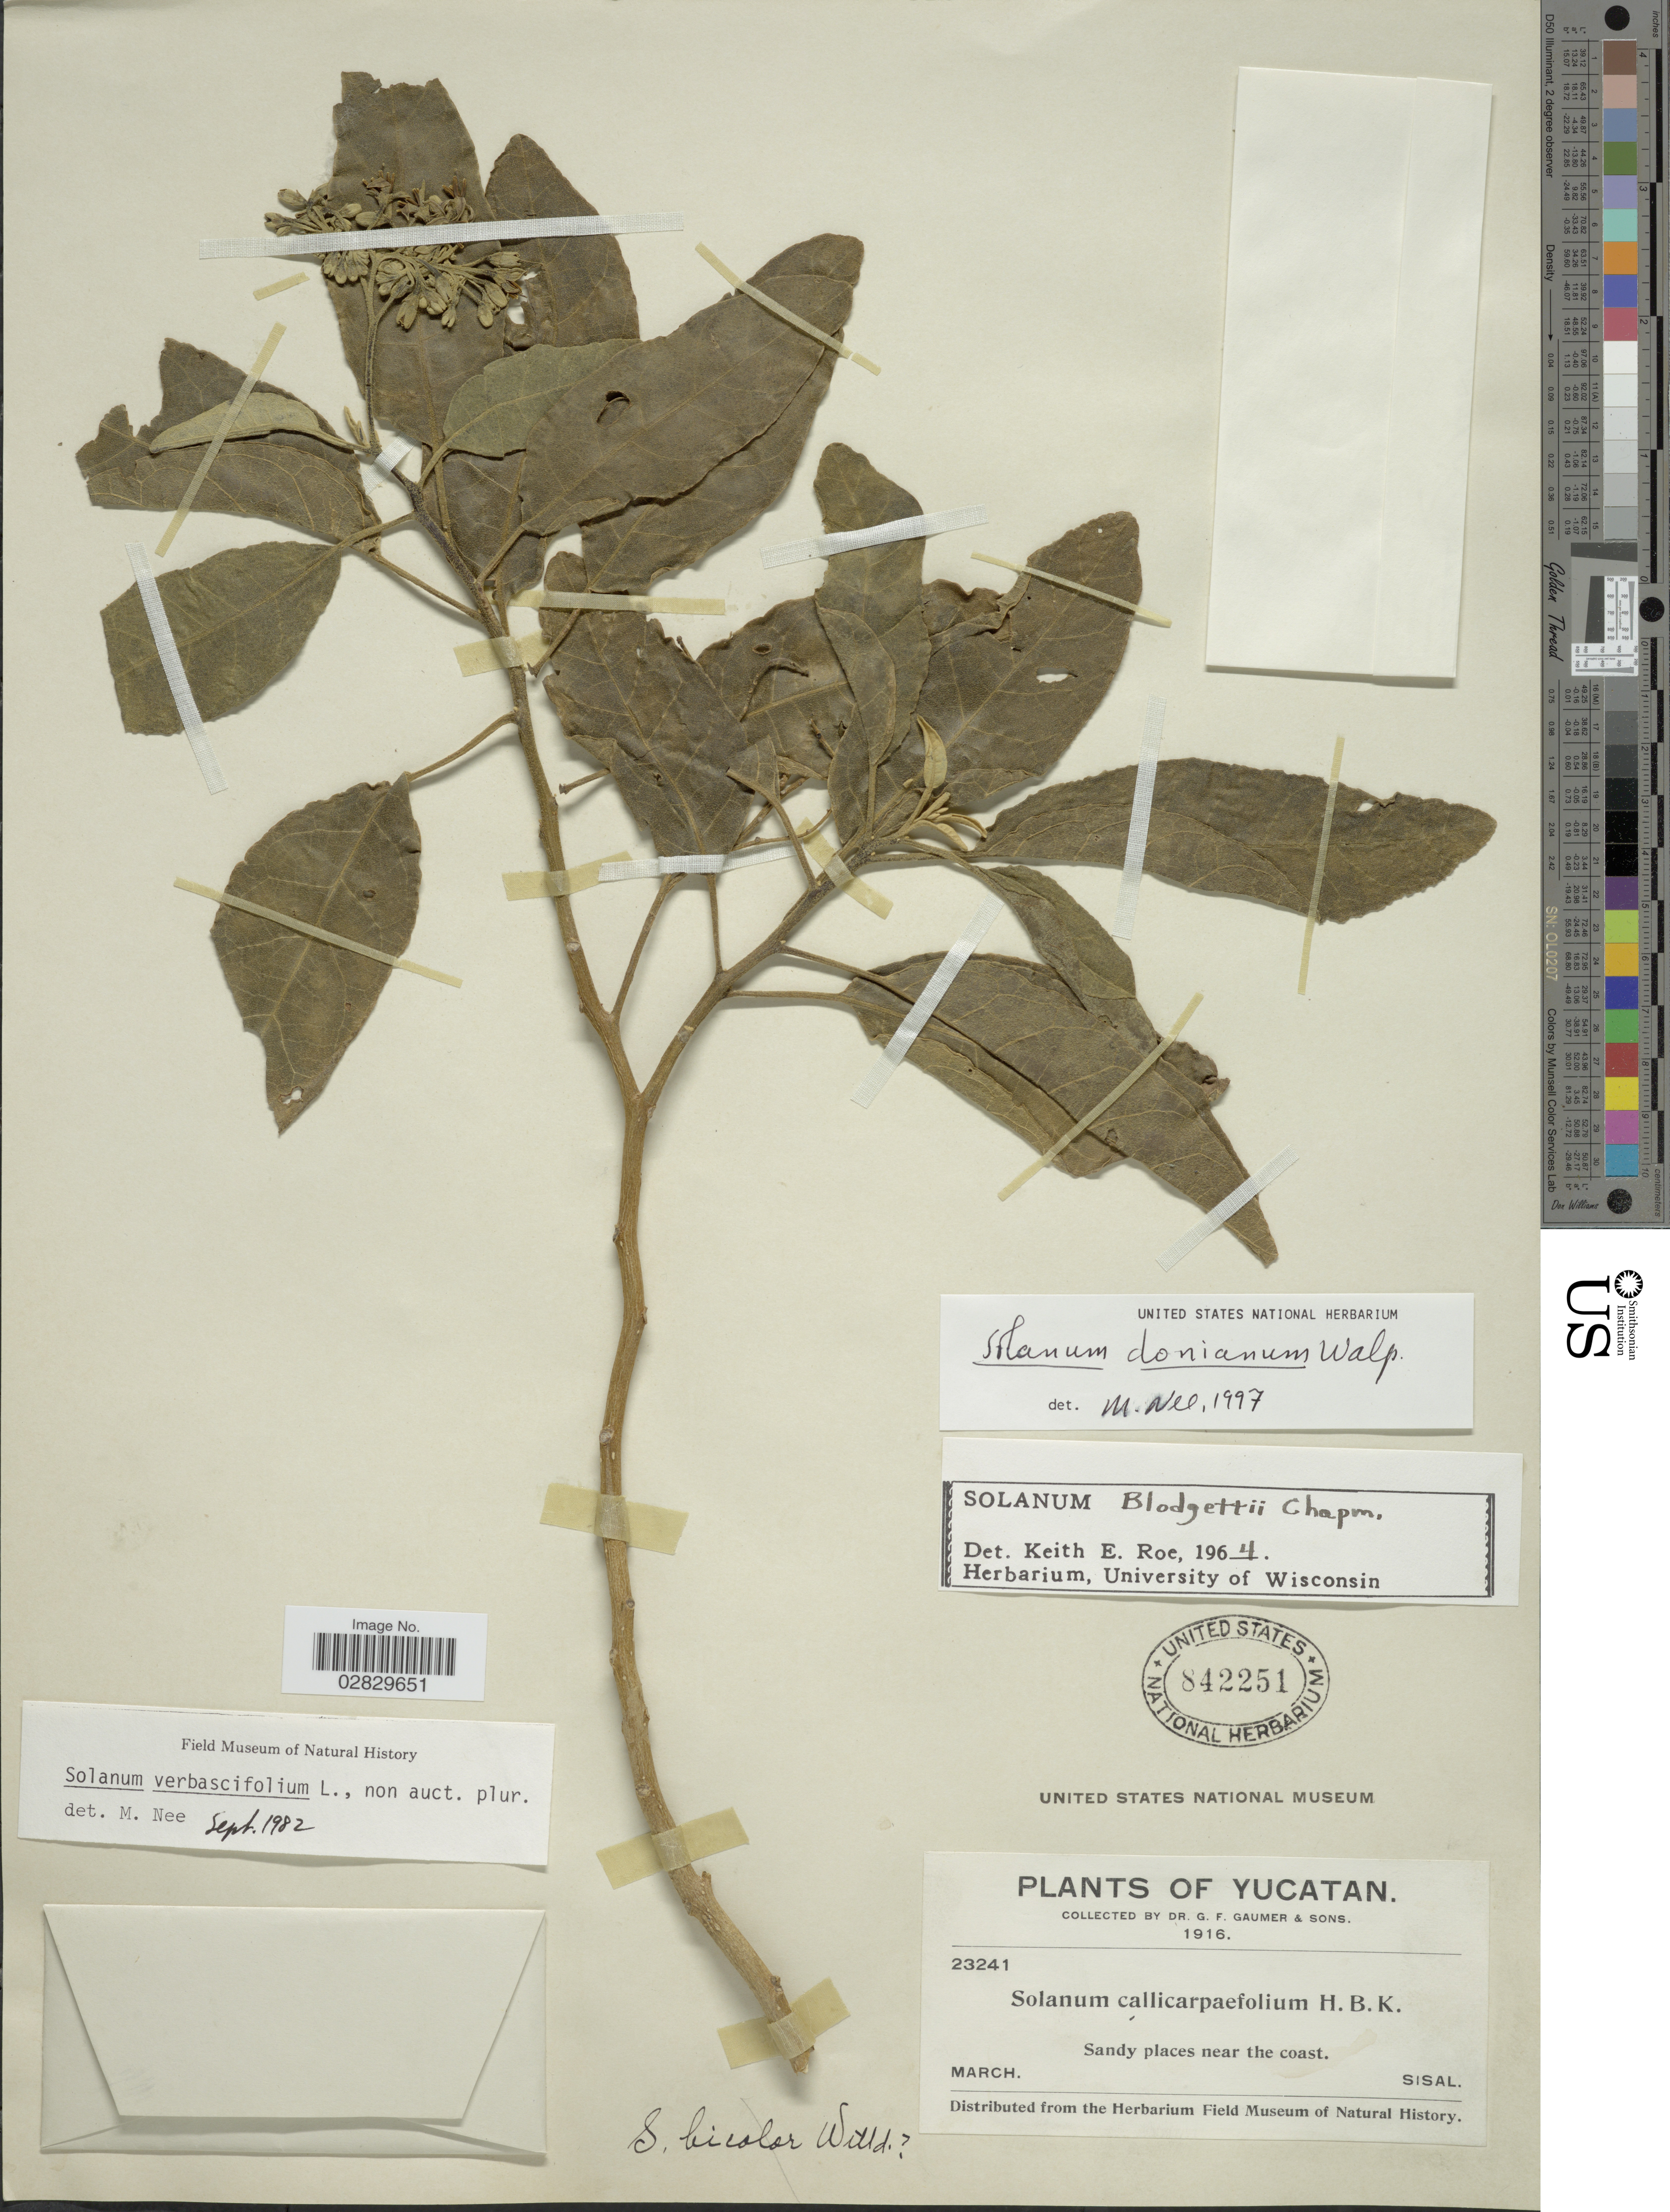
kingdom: Plantae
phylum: Tracheophyta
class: Magnoliopsida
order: Solanales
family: Solanaceae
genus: Solanum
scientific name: Solanum donianum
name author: Walp.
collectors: G. F. Gaumer & et al.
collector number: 23241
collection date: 1916-03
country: Mexico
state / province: Yucatán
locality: Sandy places near the coast. Sisal.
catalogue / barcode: US 842251